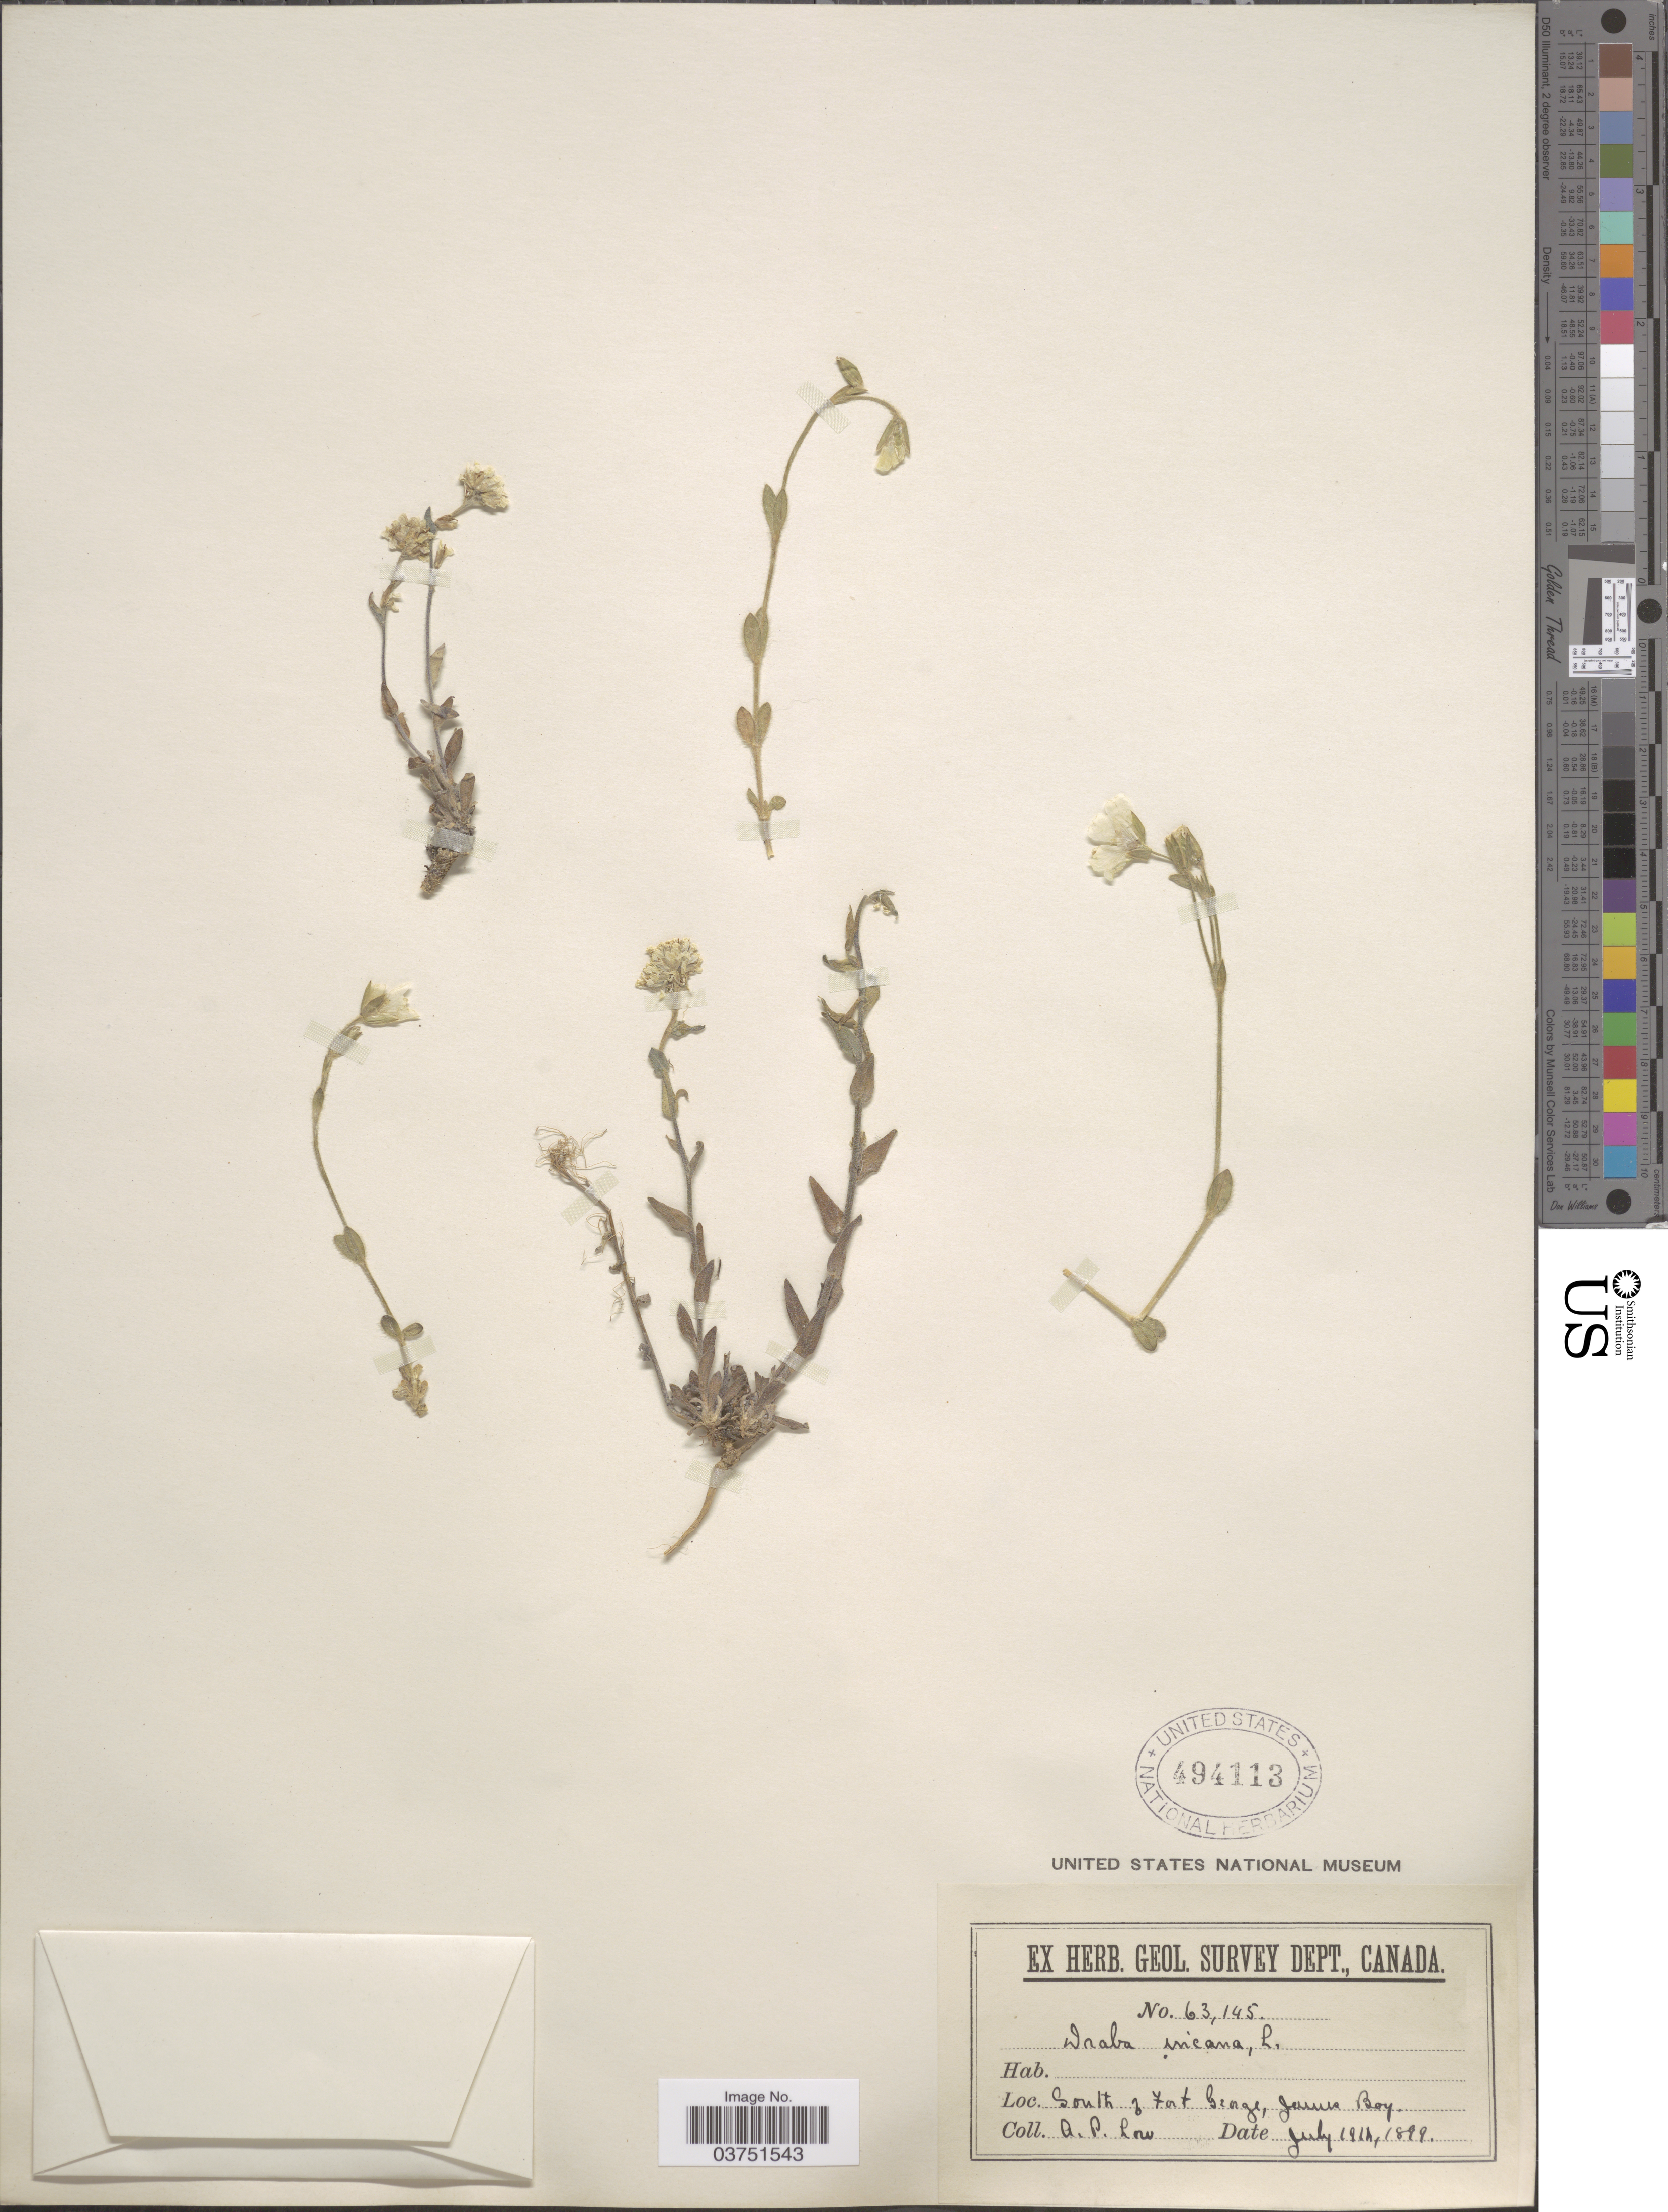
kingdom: Plantae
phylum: Tracheophyta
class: Magnoliopsida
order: Brassicales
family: Brassicaceae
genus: Draba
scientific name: Draba incana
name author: L.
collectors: A. Low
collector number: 63145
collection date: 1899-07-19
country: Canada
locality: South of Fort George, James Bay.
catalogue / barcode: US 494113